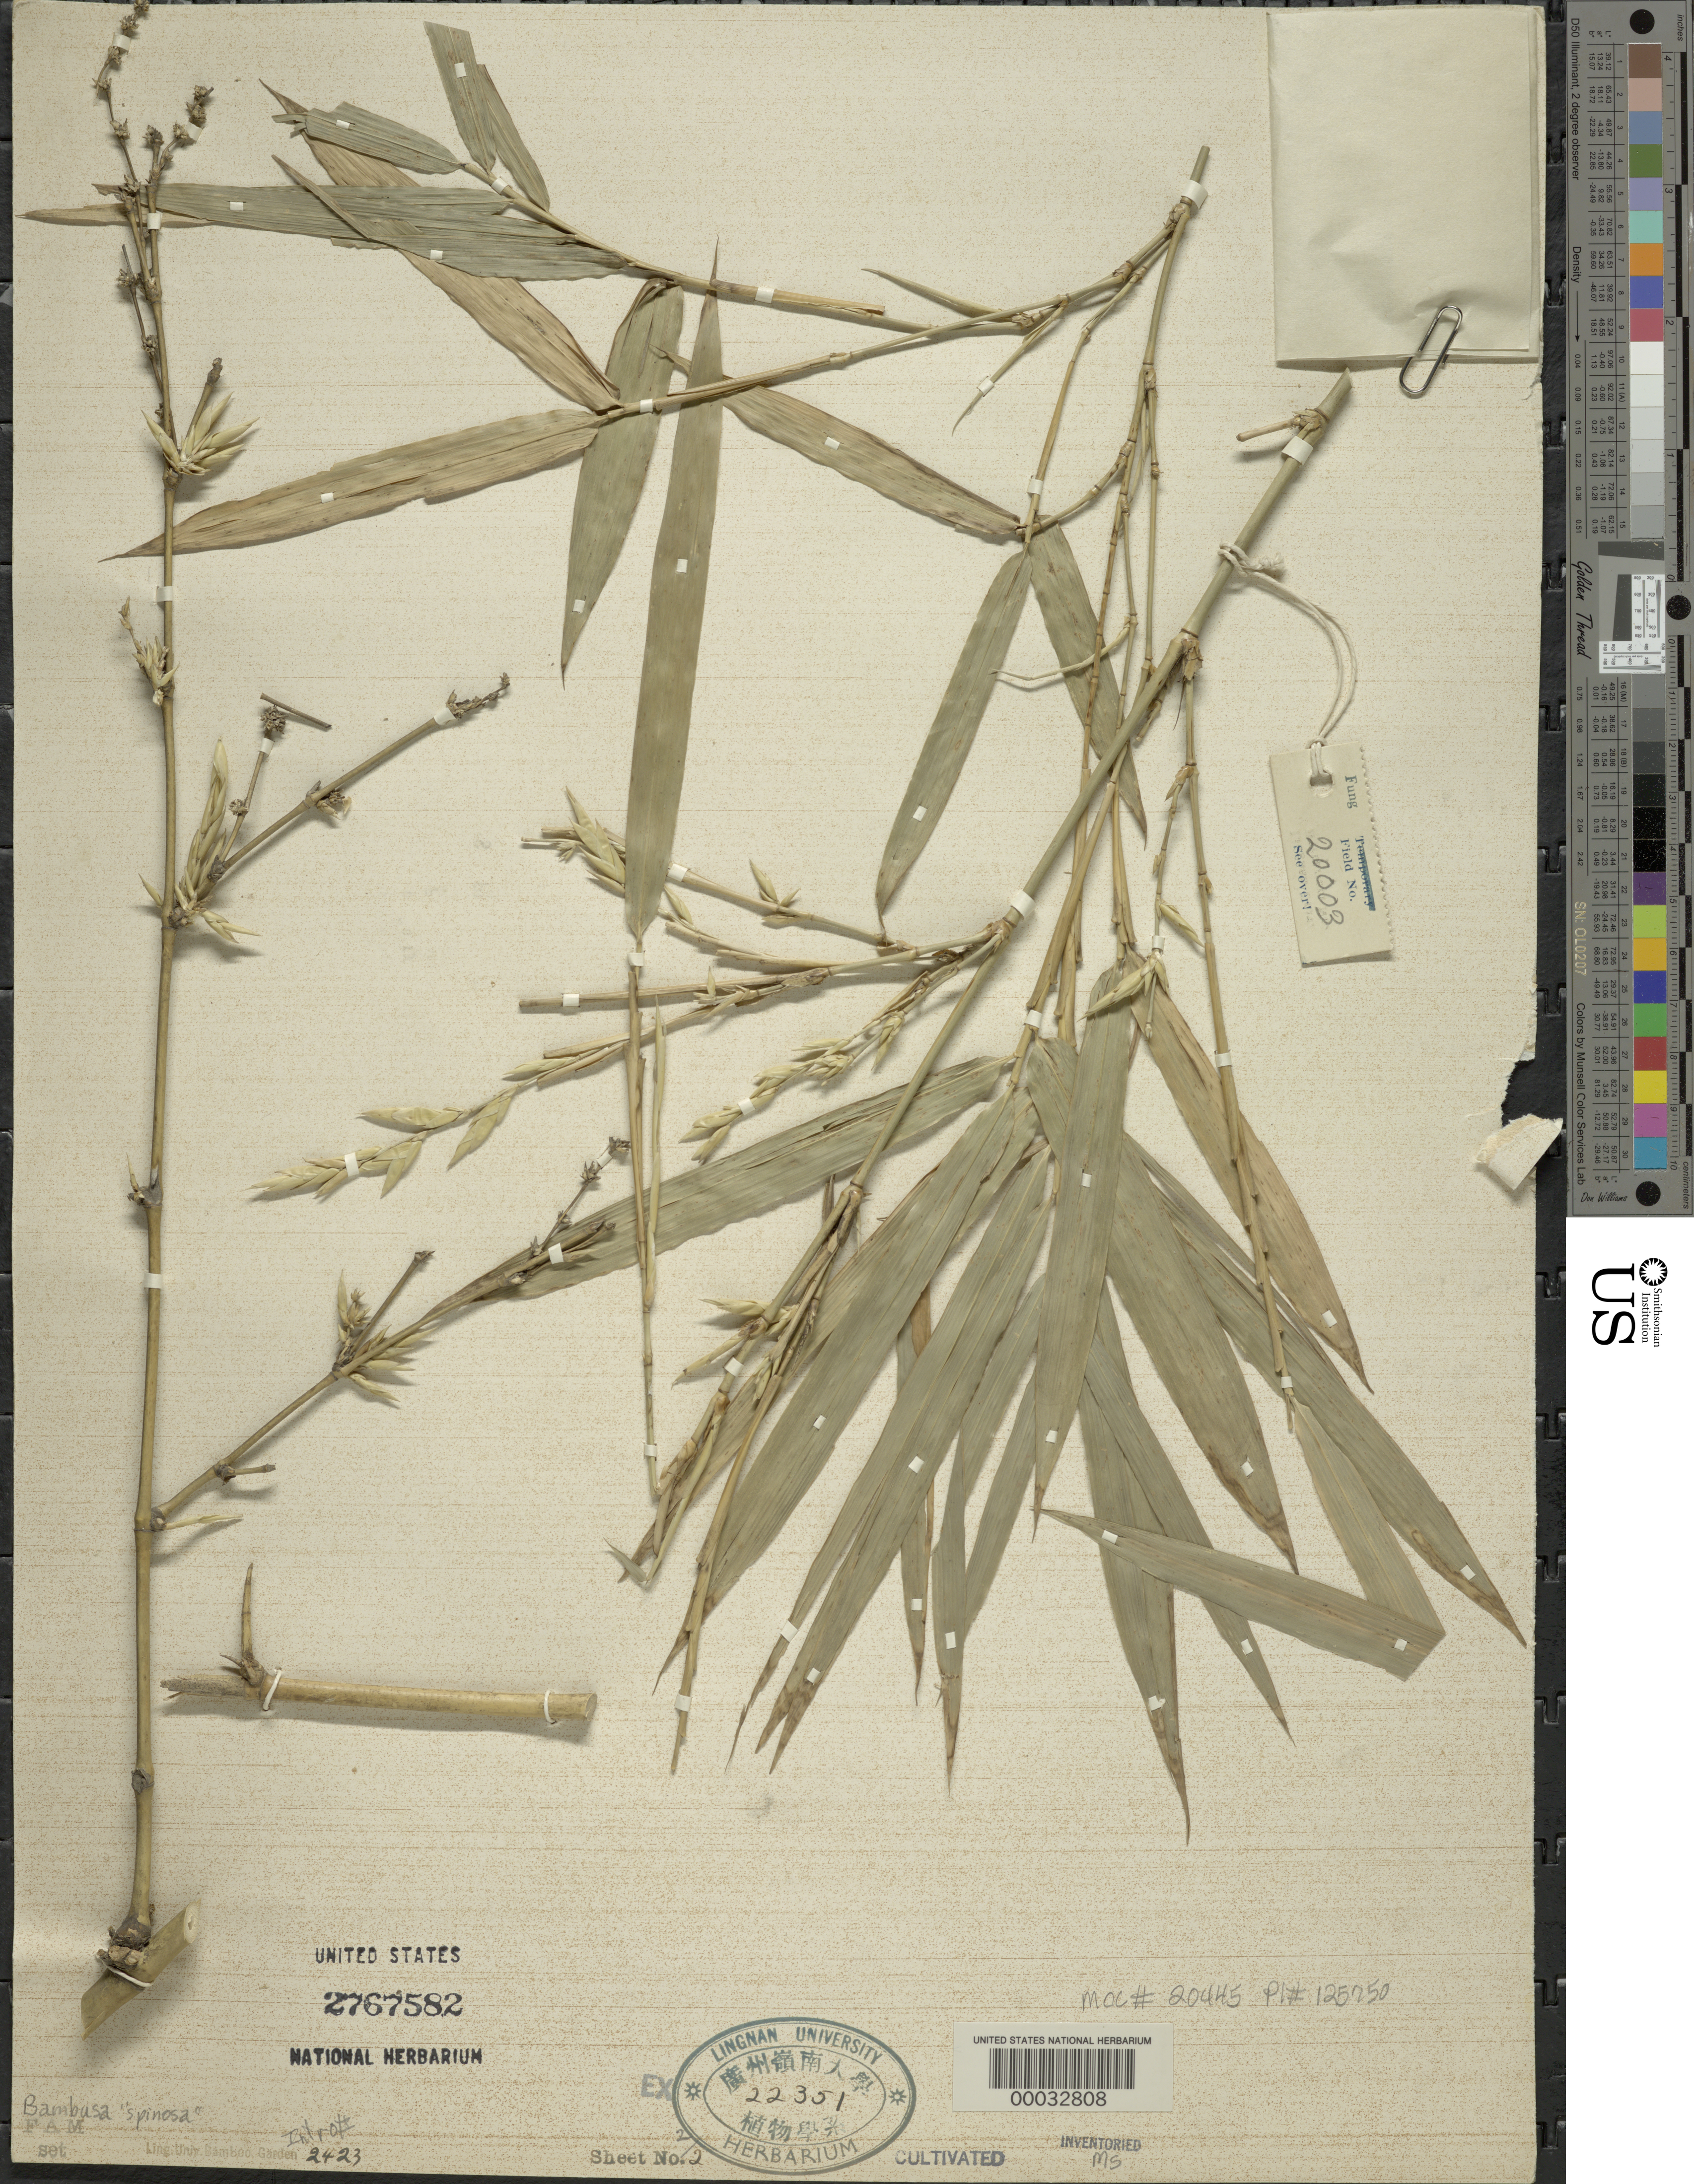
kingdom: Plantae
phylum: Tracheophyta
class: Liliopsida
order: Poales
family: Poaceae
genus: Bambusa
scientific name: Bambusa spinosa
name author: Roxb.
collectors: H. L. Fung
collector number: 20003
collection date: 1932-03-15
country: China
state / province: Guangdong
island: Honam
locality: Lingnan University Bamboo Garden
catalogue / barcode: US 2767582